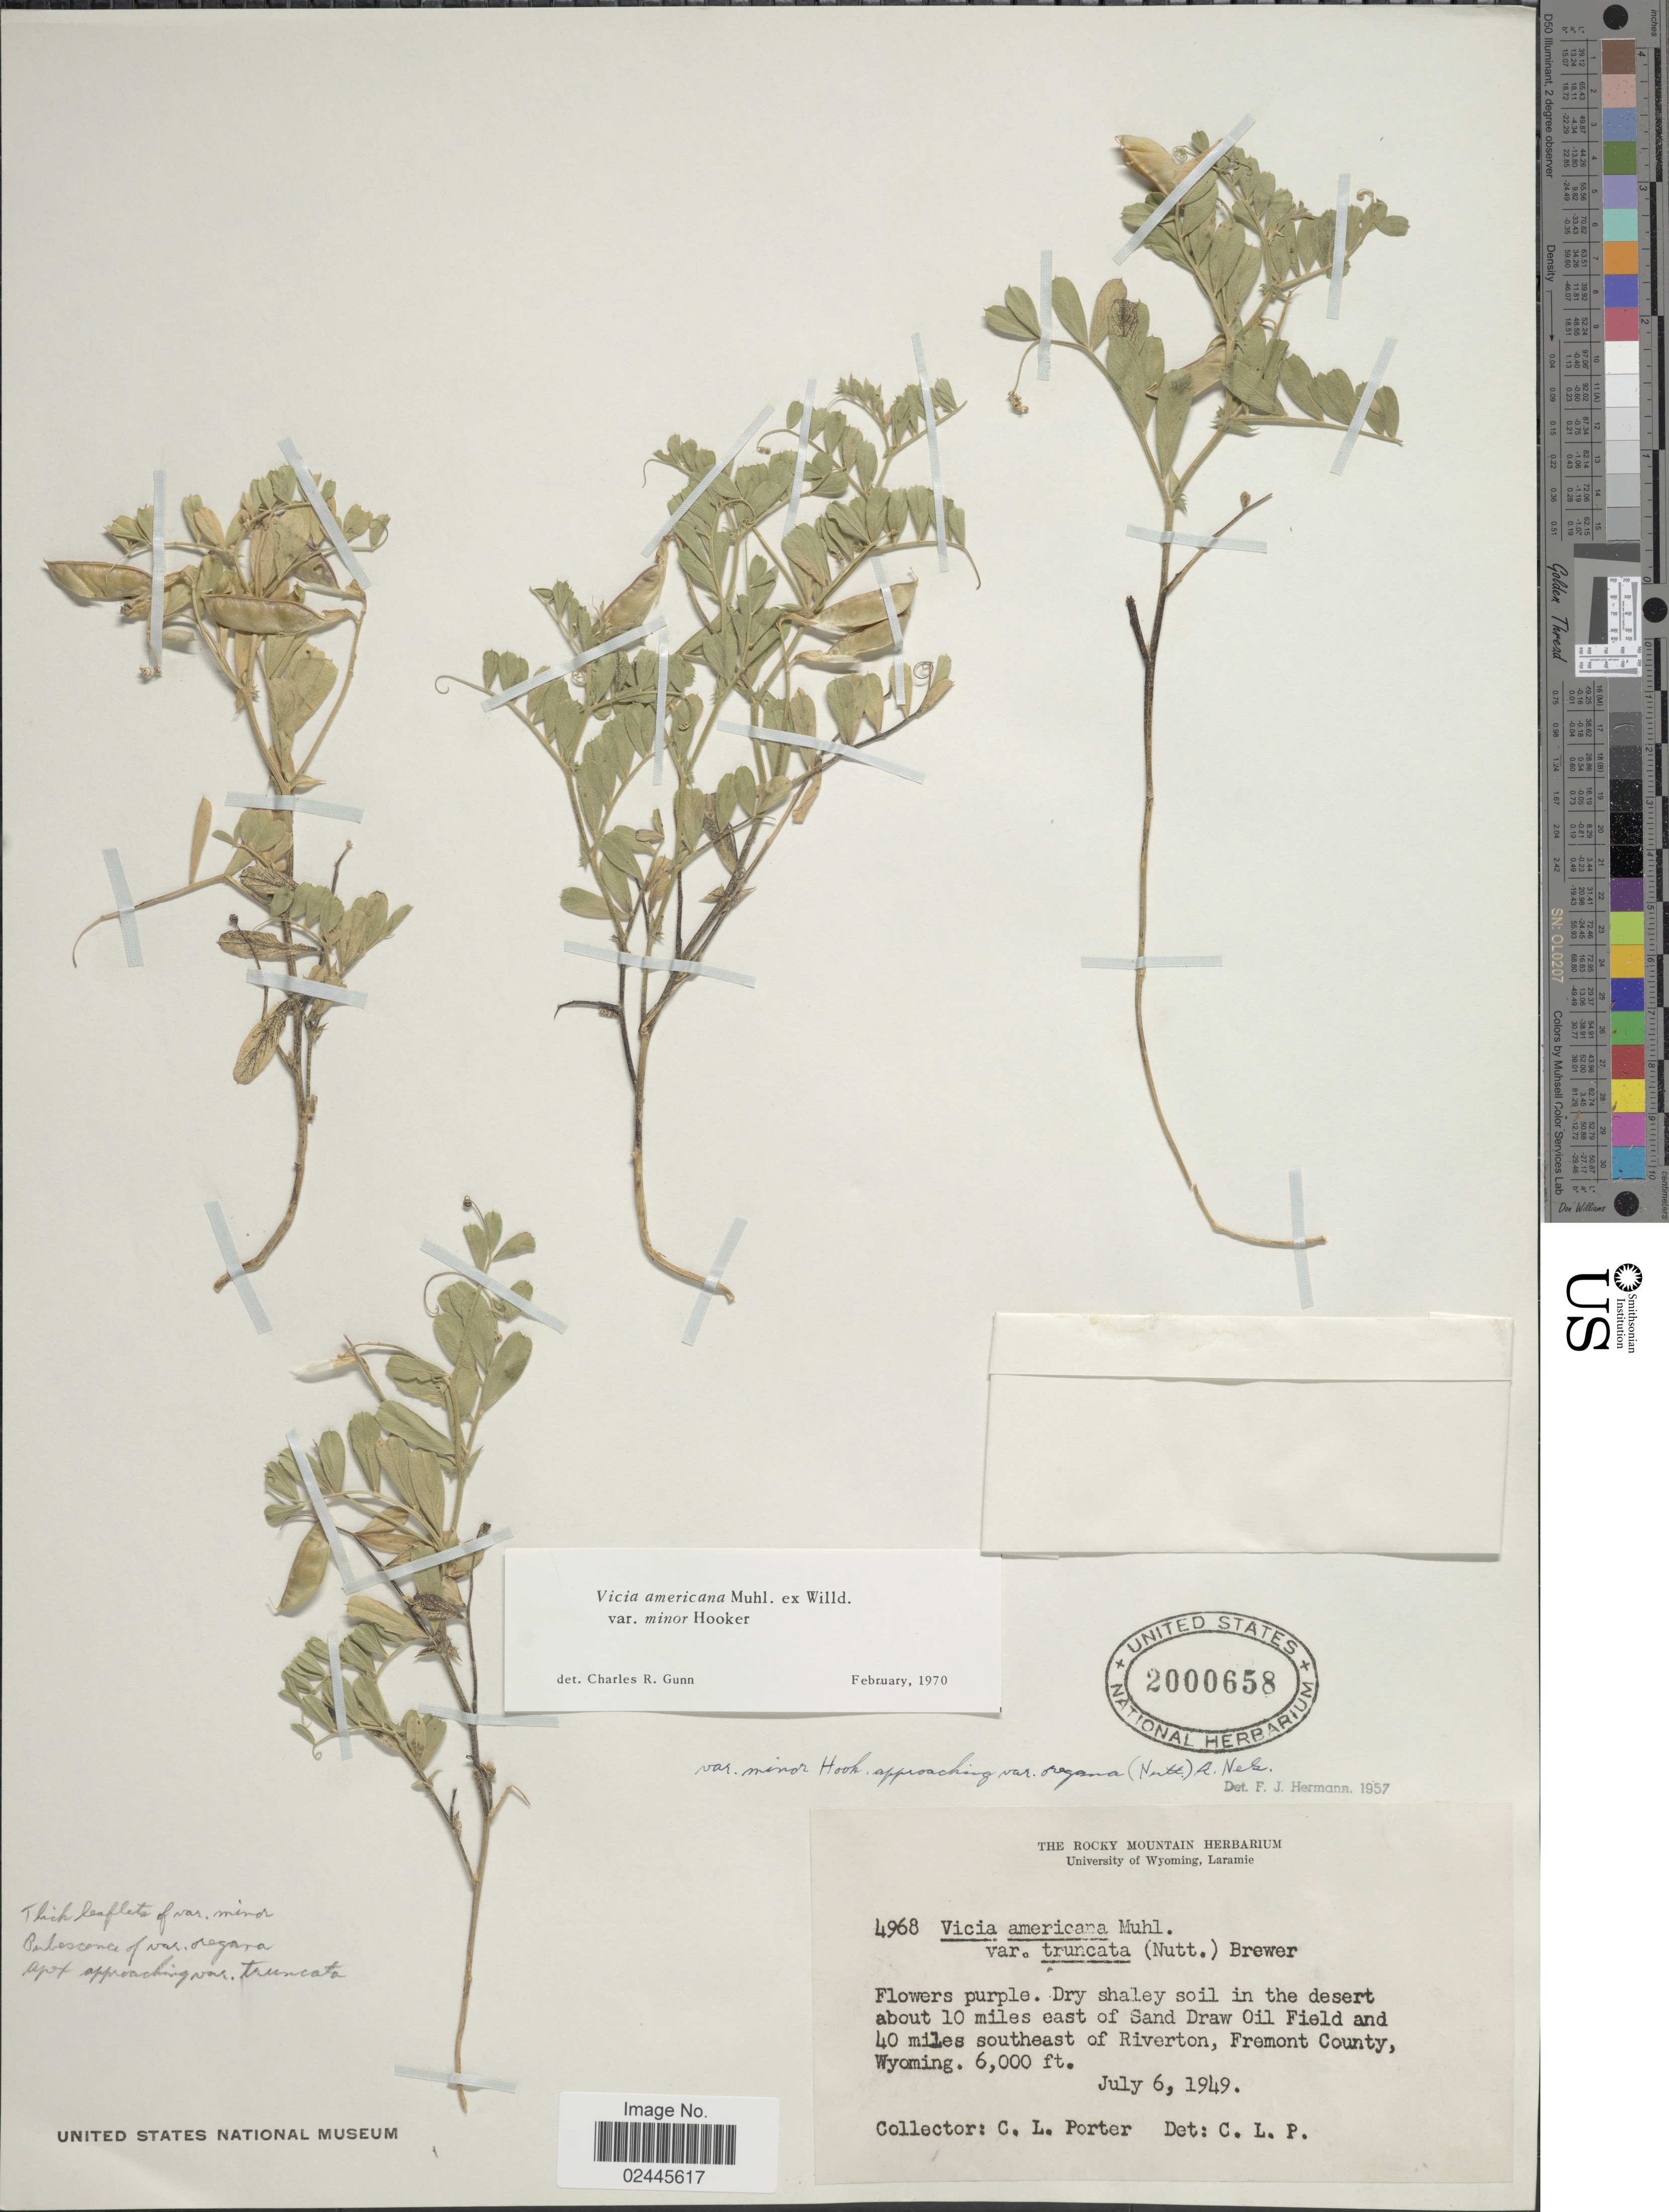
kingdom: Plantae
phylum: Tracheophyta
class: Magnoliopsida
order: Fabales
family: Fabaceae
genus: Vicia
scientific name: Vicia americana var. minor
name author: Hook.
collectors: C. L. Porter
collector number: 4968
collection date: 1949-07-06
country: United States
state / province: Wyoming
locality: In the desert aboit 10 miles east of Sand Draw Oil Field and 40 miles southeast of Riverton, Fremont County.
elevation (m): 1829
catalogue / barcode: US 2000658